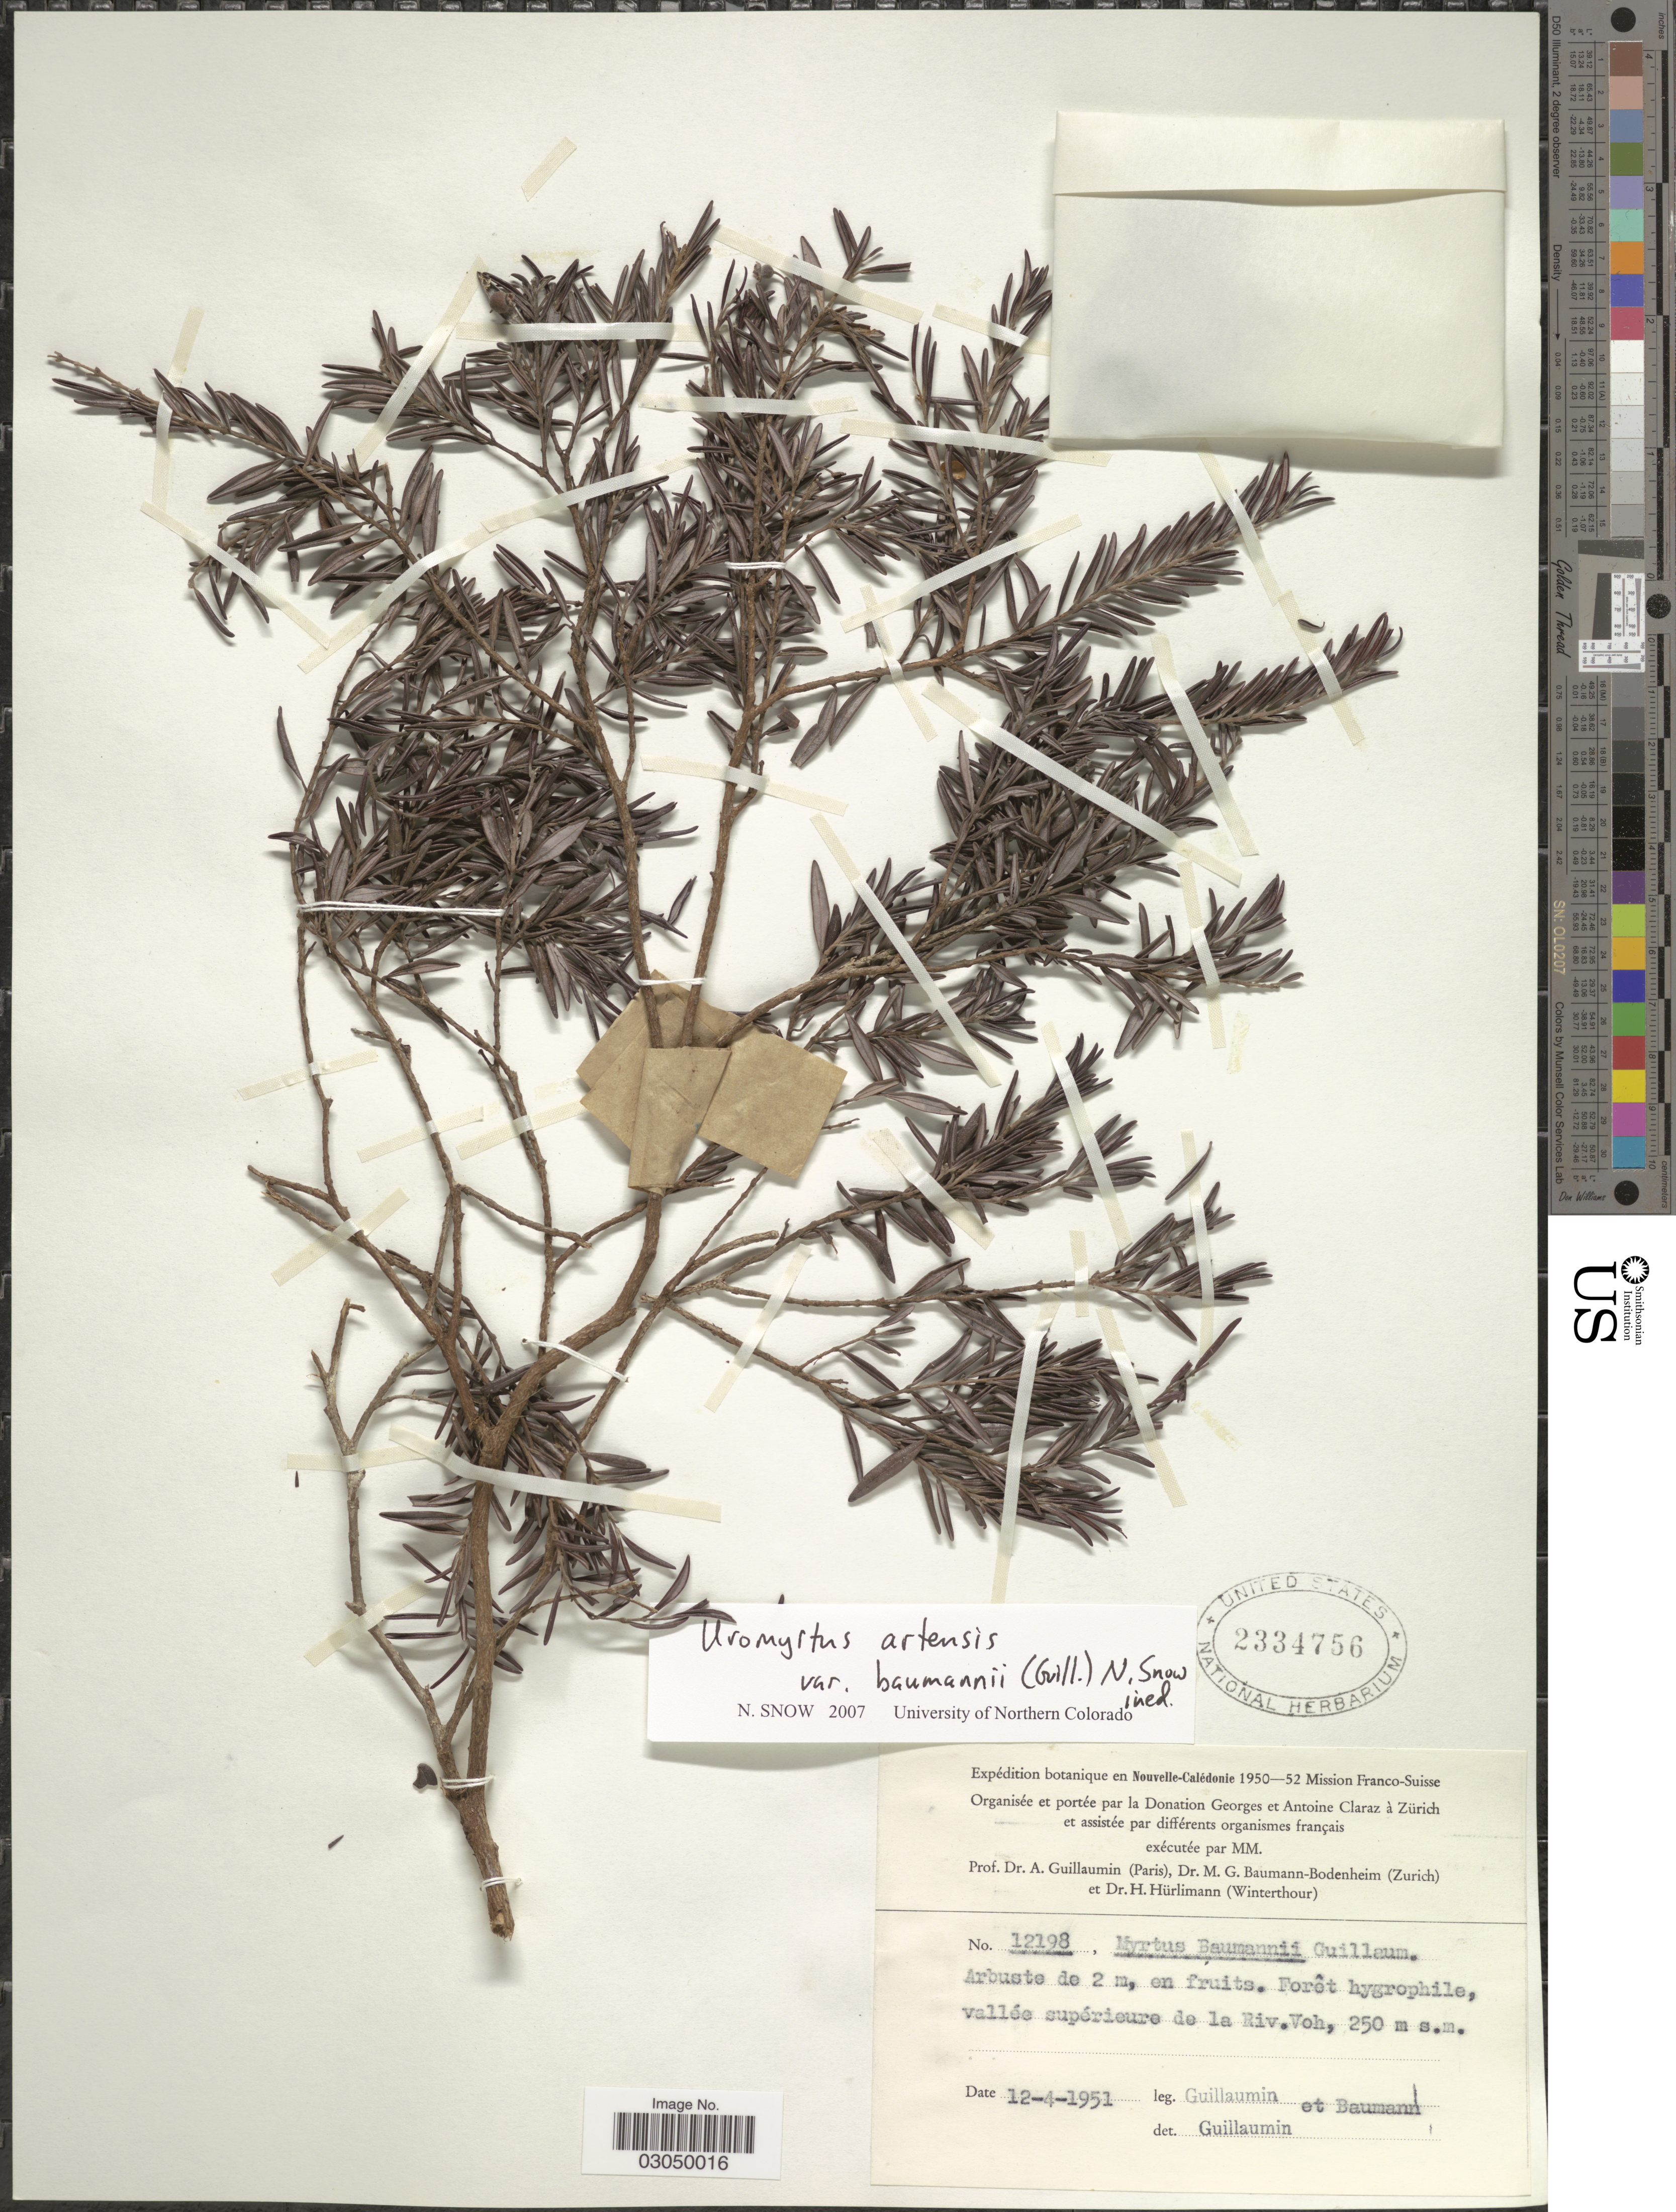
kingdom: Plantae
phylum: Tracheophyta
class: Magnoliopsida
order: Myrtales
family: Myrtaceae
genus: Uromyrtus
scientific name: Uromyrtus baumanii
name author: (Guillaumin) N. Snow & Guymer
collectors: A. Guillaumin & M. G. Baumann-Bodenheim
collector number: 12198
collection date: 1951-04-12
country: New Caledonia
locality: En Nouvelle-Calédonie. Forêt hygrophile, vallée supérieure de la Riv. Voh.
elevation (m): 250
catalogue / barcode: US 2334756